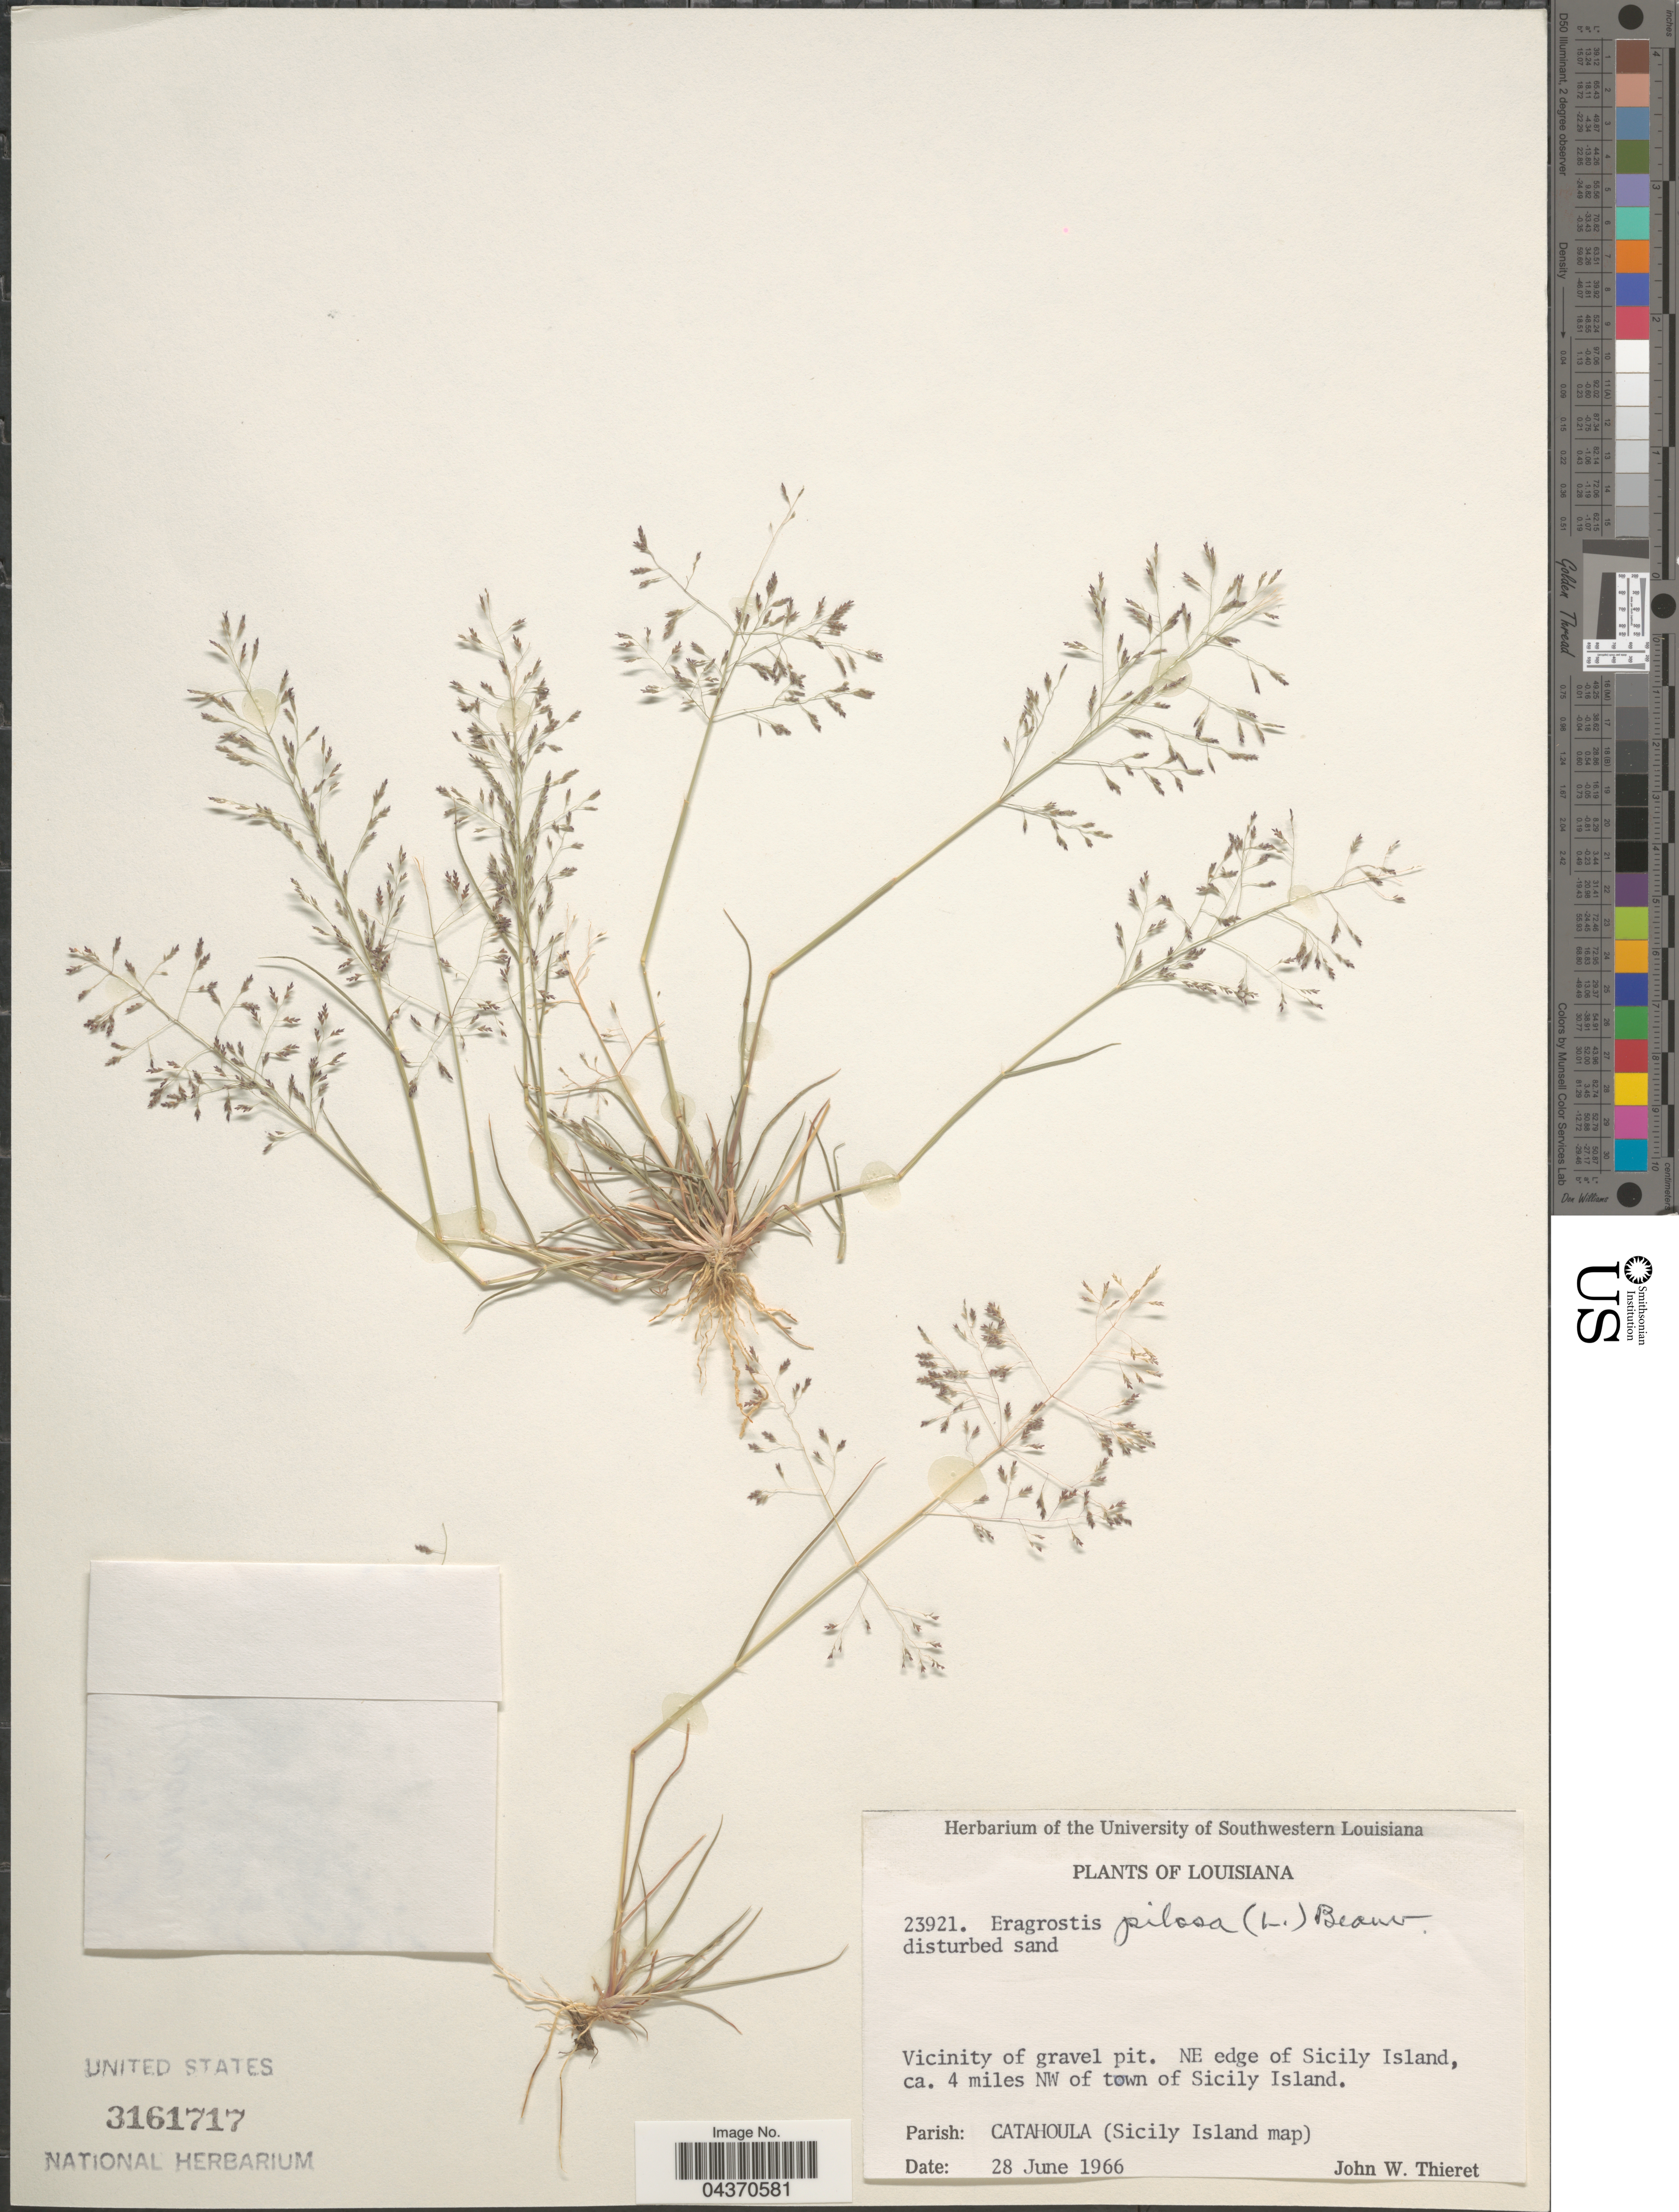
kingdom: Plantae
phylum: Tracheophyta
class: Liliopsida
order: Poales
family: Poaceae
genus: Eragrostis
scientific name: Eragrostis pilosa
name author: (L.) P. Beauv.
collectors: J. W. Thieret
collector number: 23921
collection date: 1966-06-28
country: United States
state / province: Louisiana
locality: Vicinity of gravel pit. NE edge of Sicily Island, ca. 4 miles NW of town of Sicily Island. Parish: Catahoula (Sicily Island map).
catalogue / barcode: US 3161717